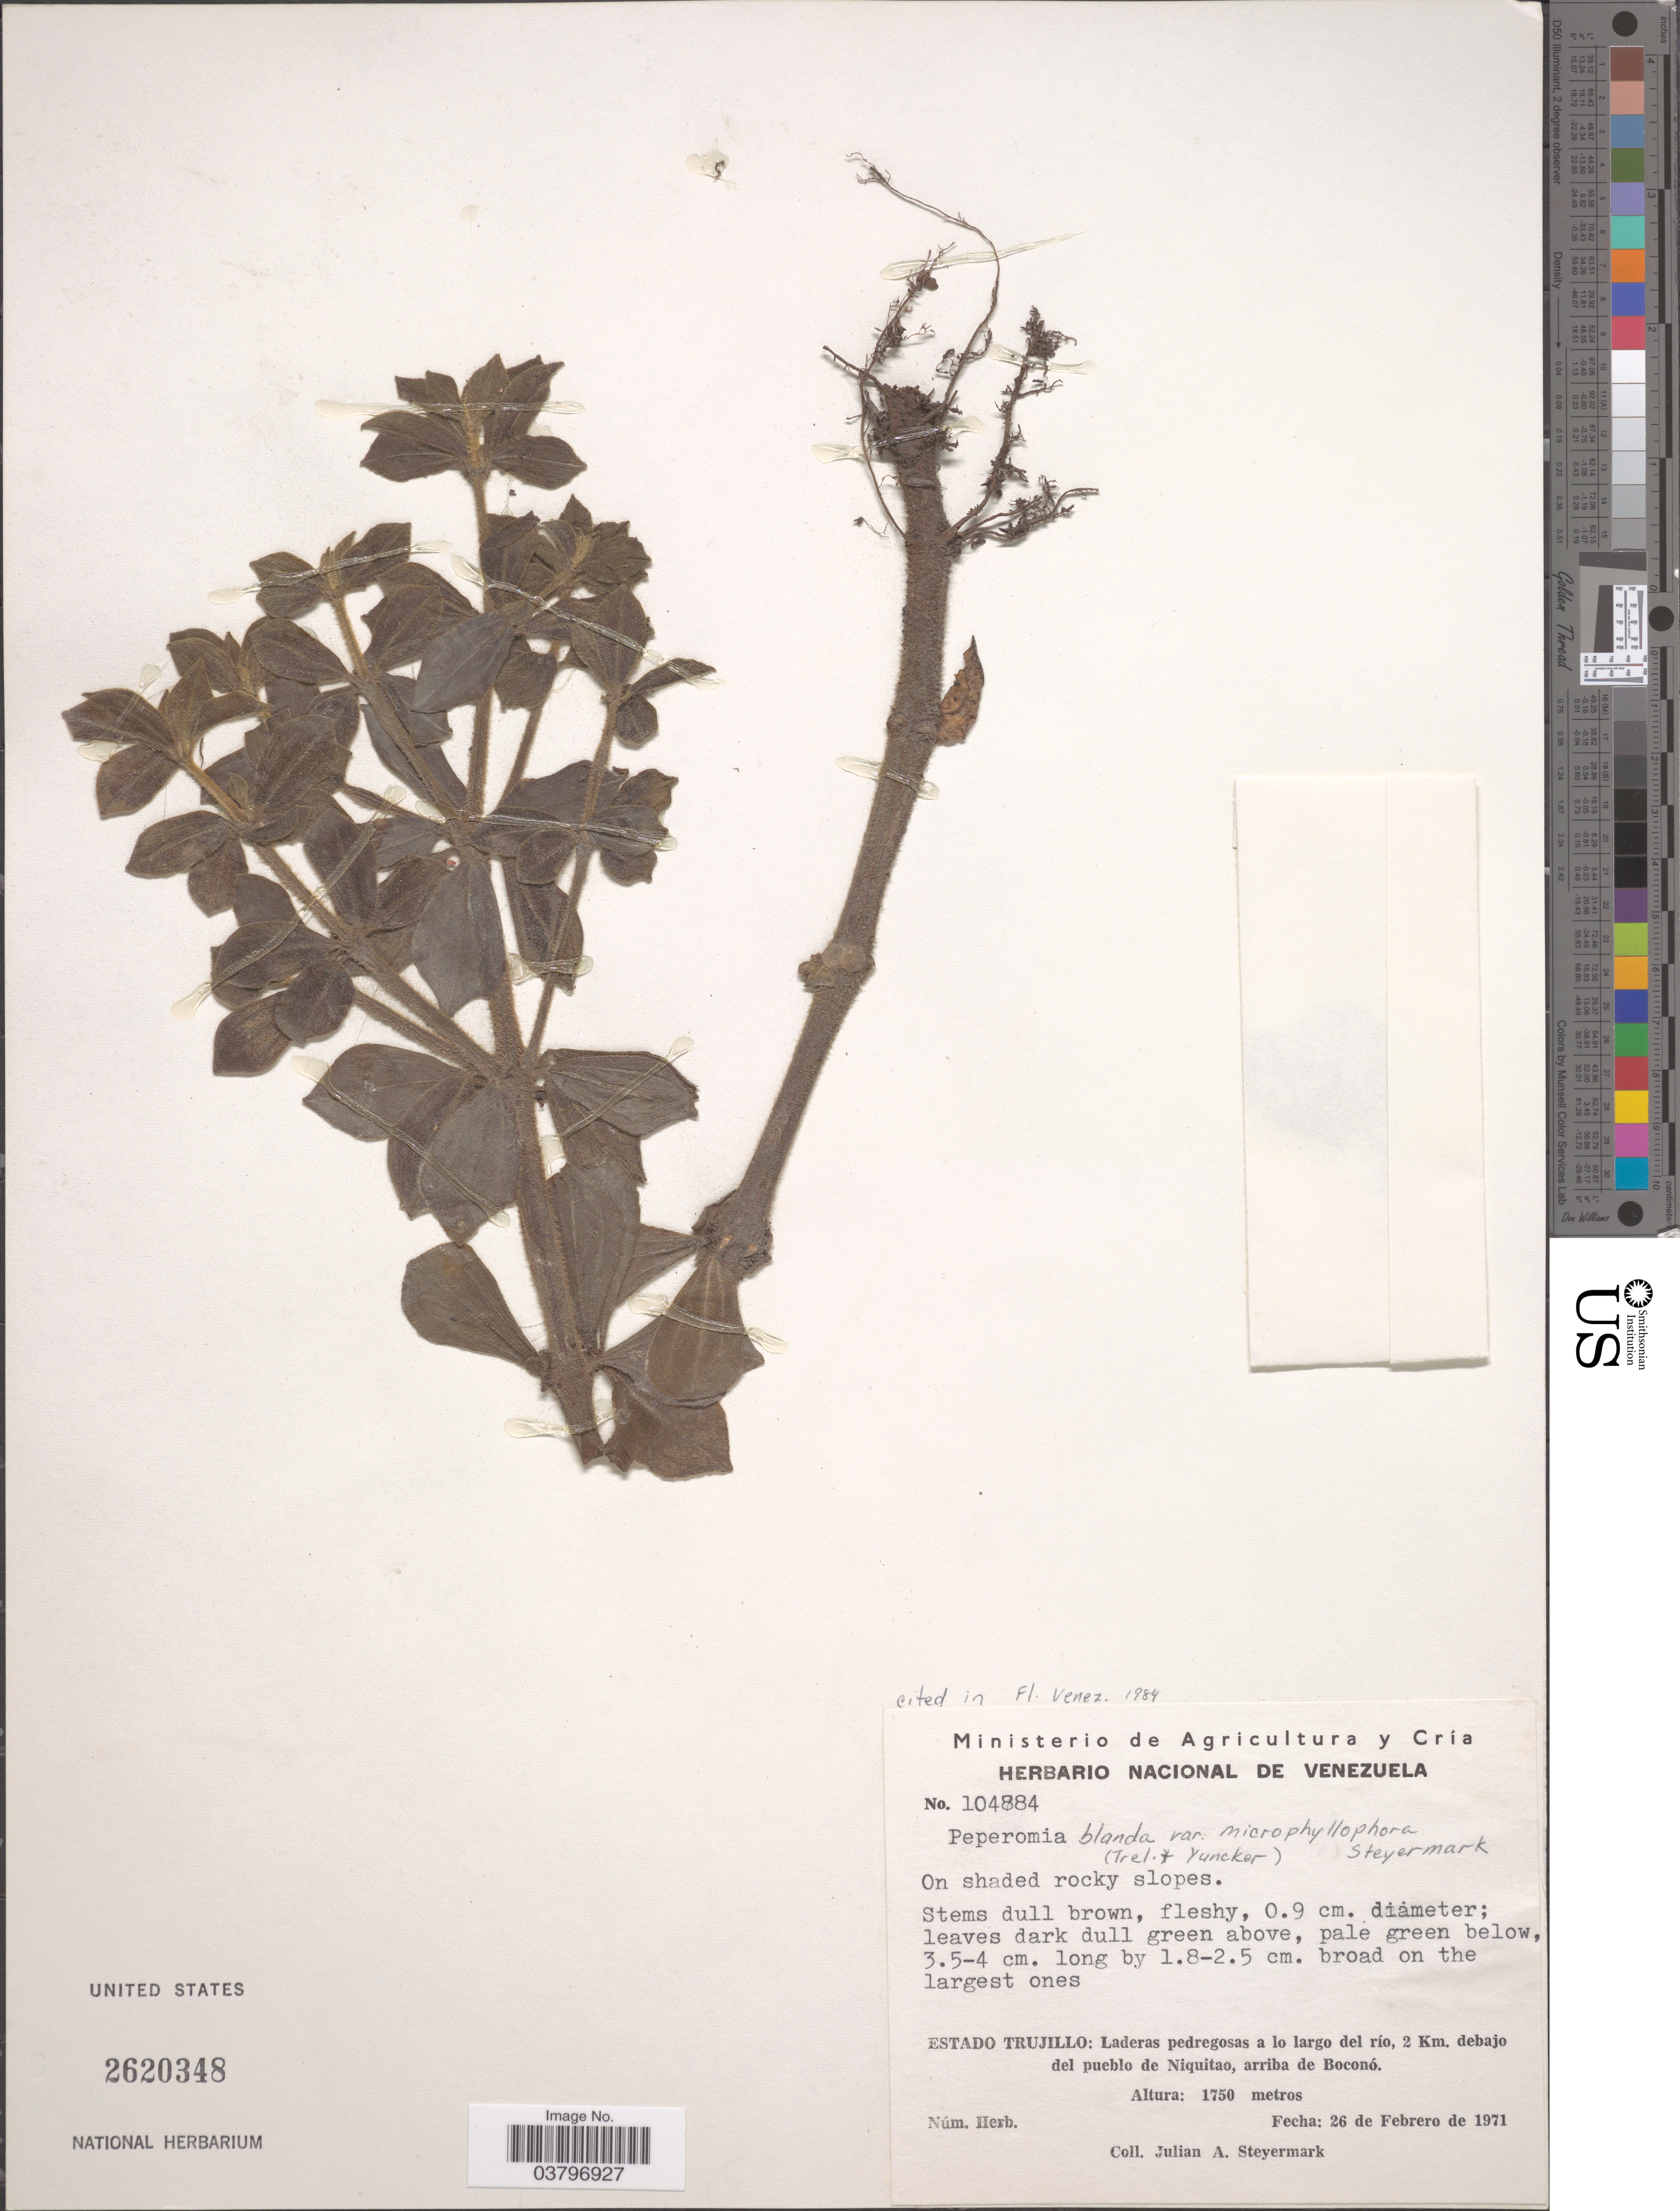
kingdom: Plantae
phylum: Tracheophyta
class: Magnoliopsida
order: Piperales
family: Piperaceae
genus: Peperomia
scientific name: Peperomia blanda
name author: (Jacq.) Kunth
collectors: J. Steyermark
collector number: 104884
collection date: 1971-02-26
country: Venezuela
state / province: Trujillo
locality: Laderas pedregosas a lo largo del río, 2 Km. debajo del pueblo de Niquitao, arriba de Boconó.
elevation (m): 1750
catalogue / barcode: US 2620348